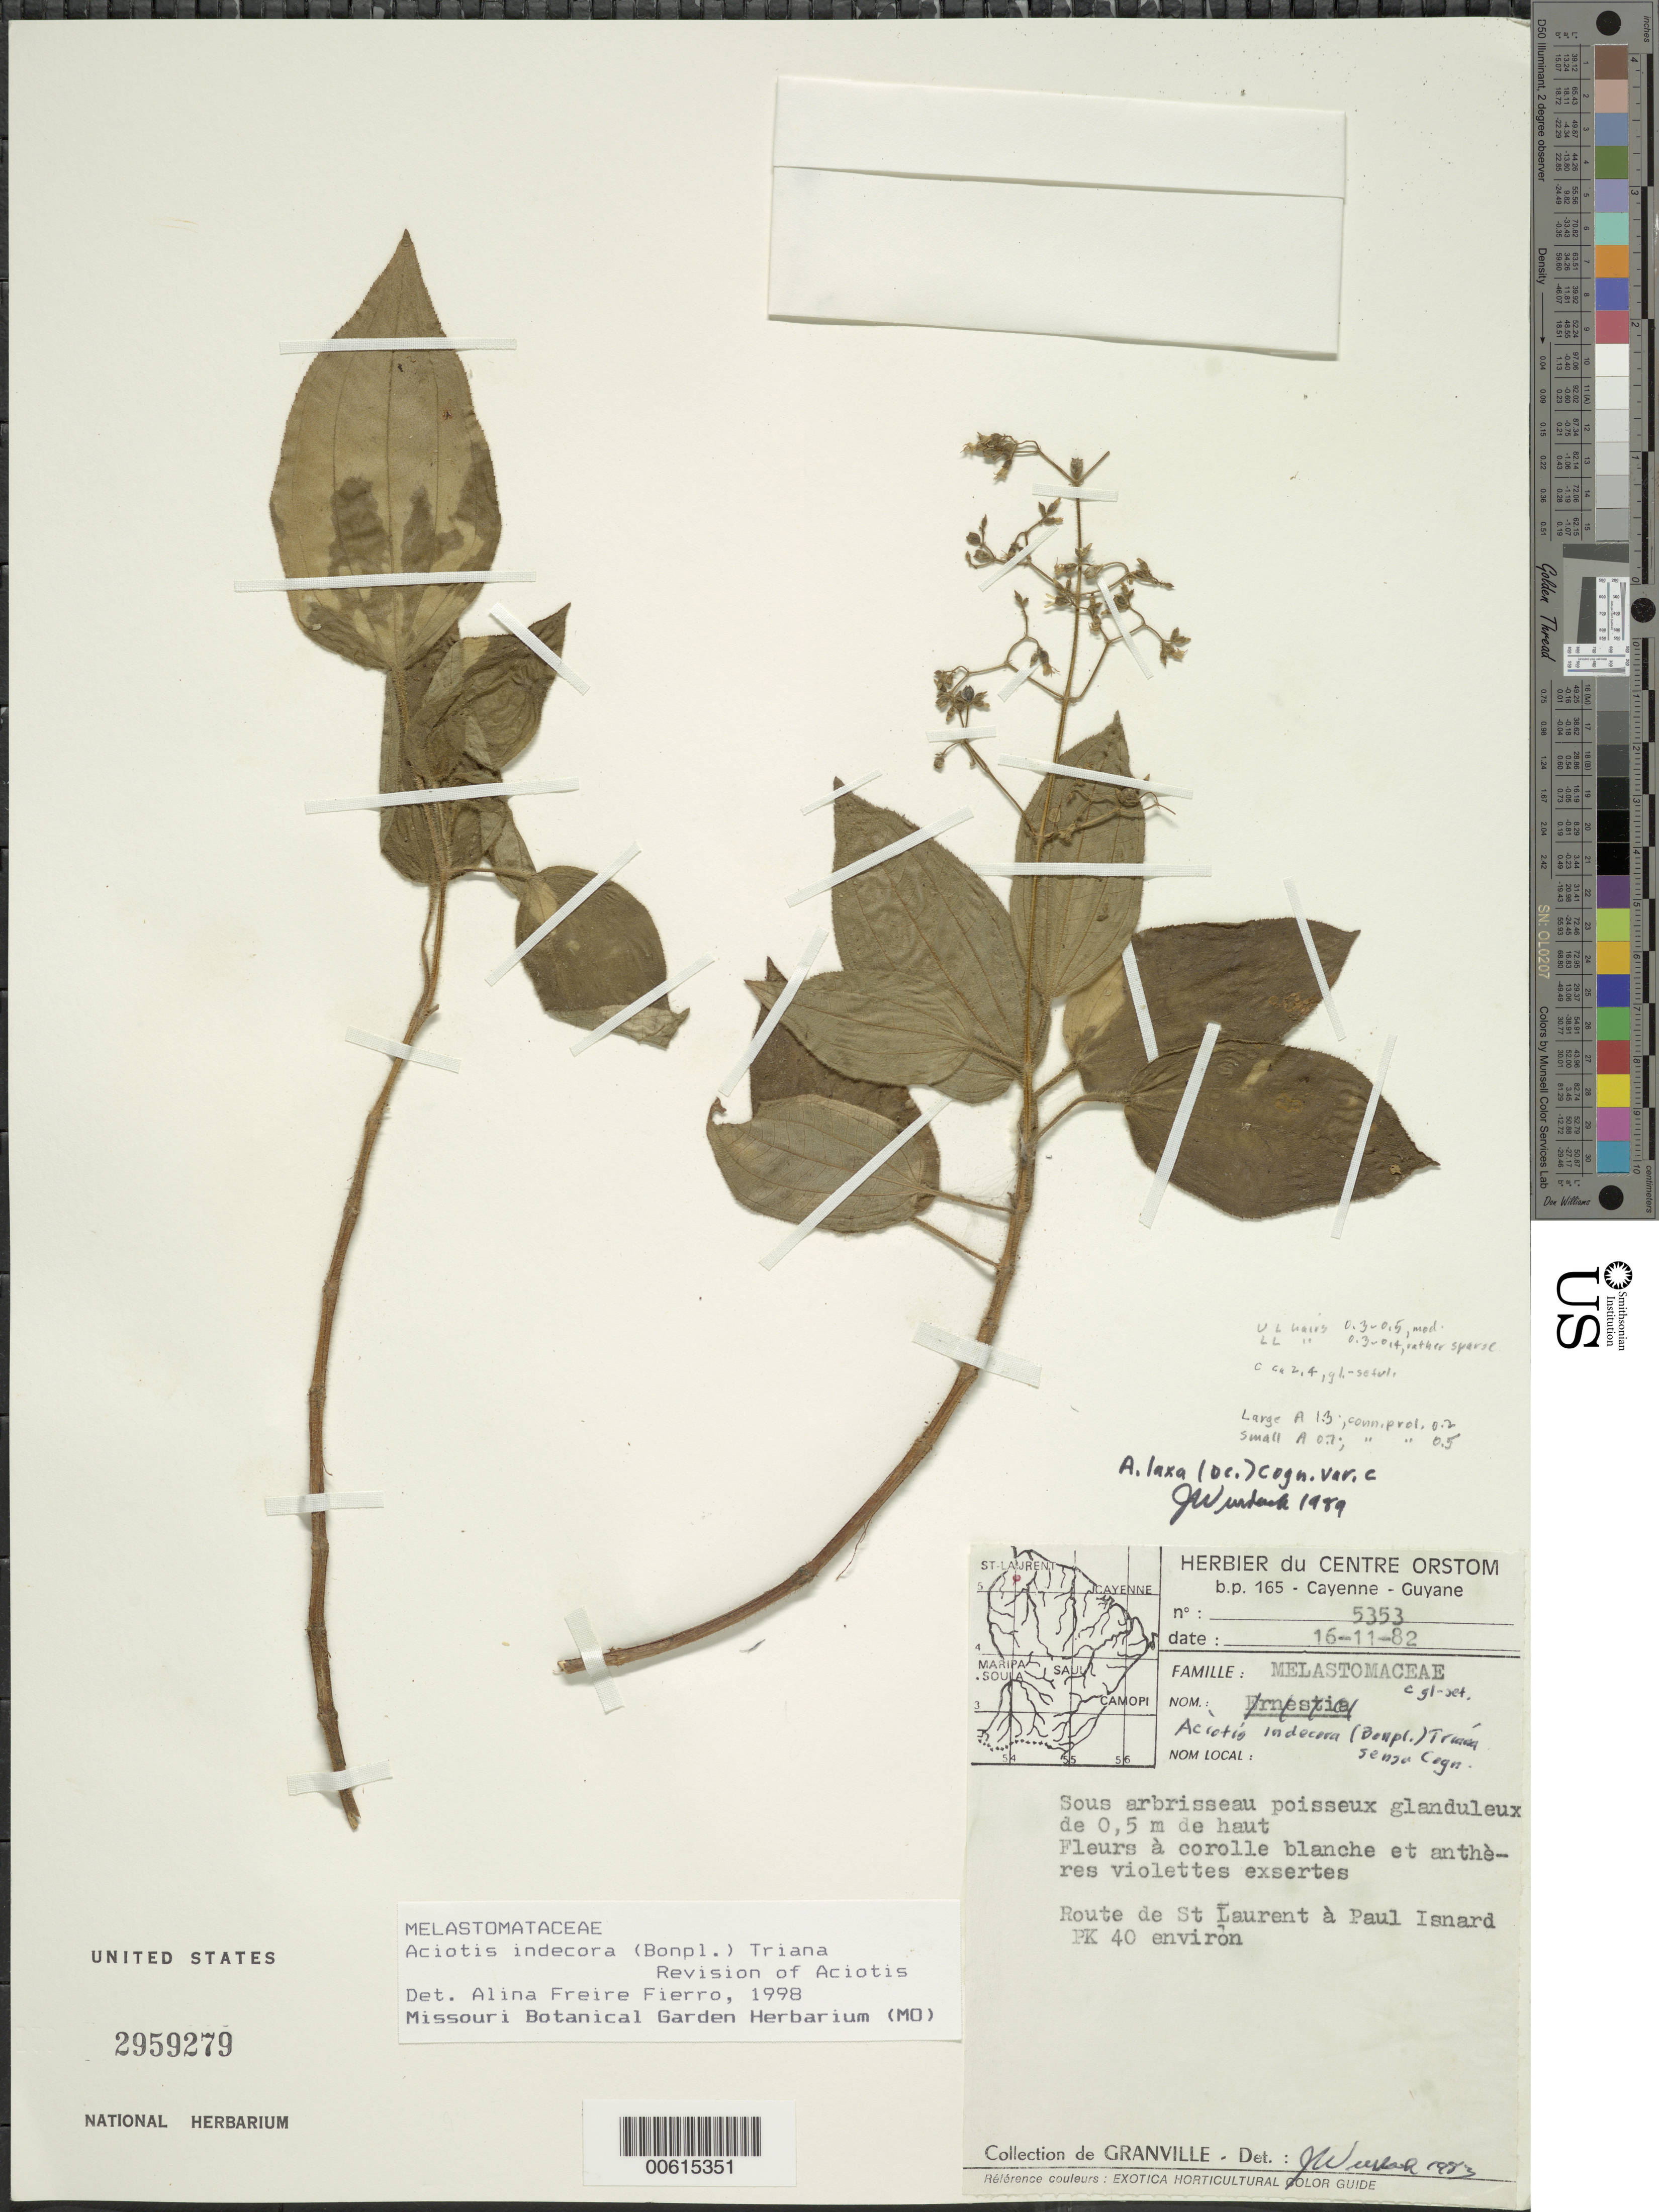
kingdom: Plantae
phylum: Tracheophyta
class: Magnoliopsida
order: Myrtales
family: Melastomataceae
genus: Aciotis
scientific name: Aciotis indecora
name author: (Bonpl.) Triana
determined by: Freire-Fierro, A.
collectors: J.-J. de Granville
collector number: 5353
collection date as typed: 16-Nov-82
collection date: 1982-11-16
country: French Guiana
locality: Piste de St. Laurent à Paul Isnard, PK 40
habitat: Vegetation secondaire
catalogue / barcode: US 2959279